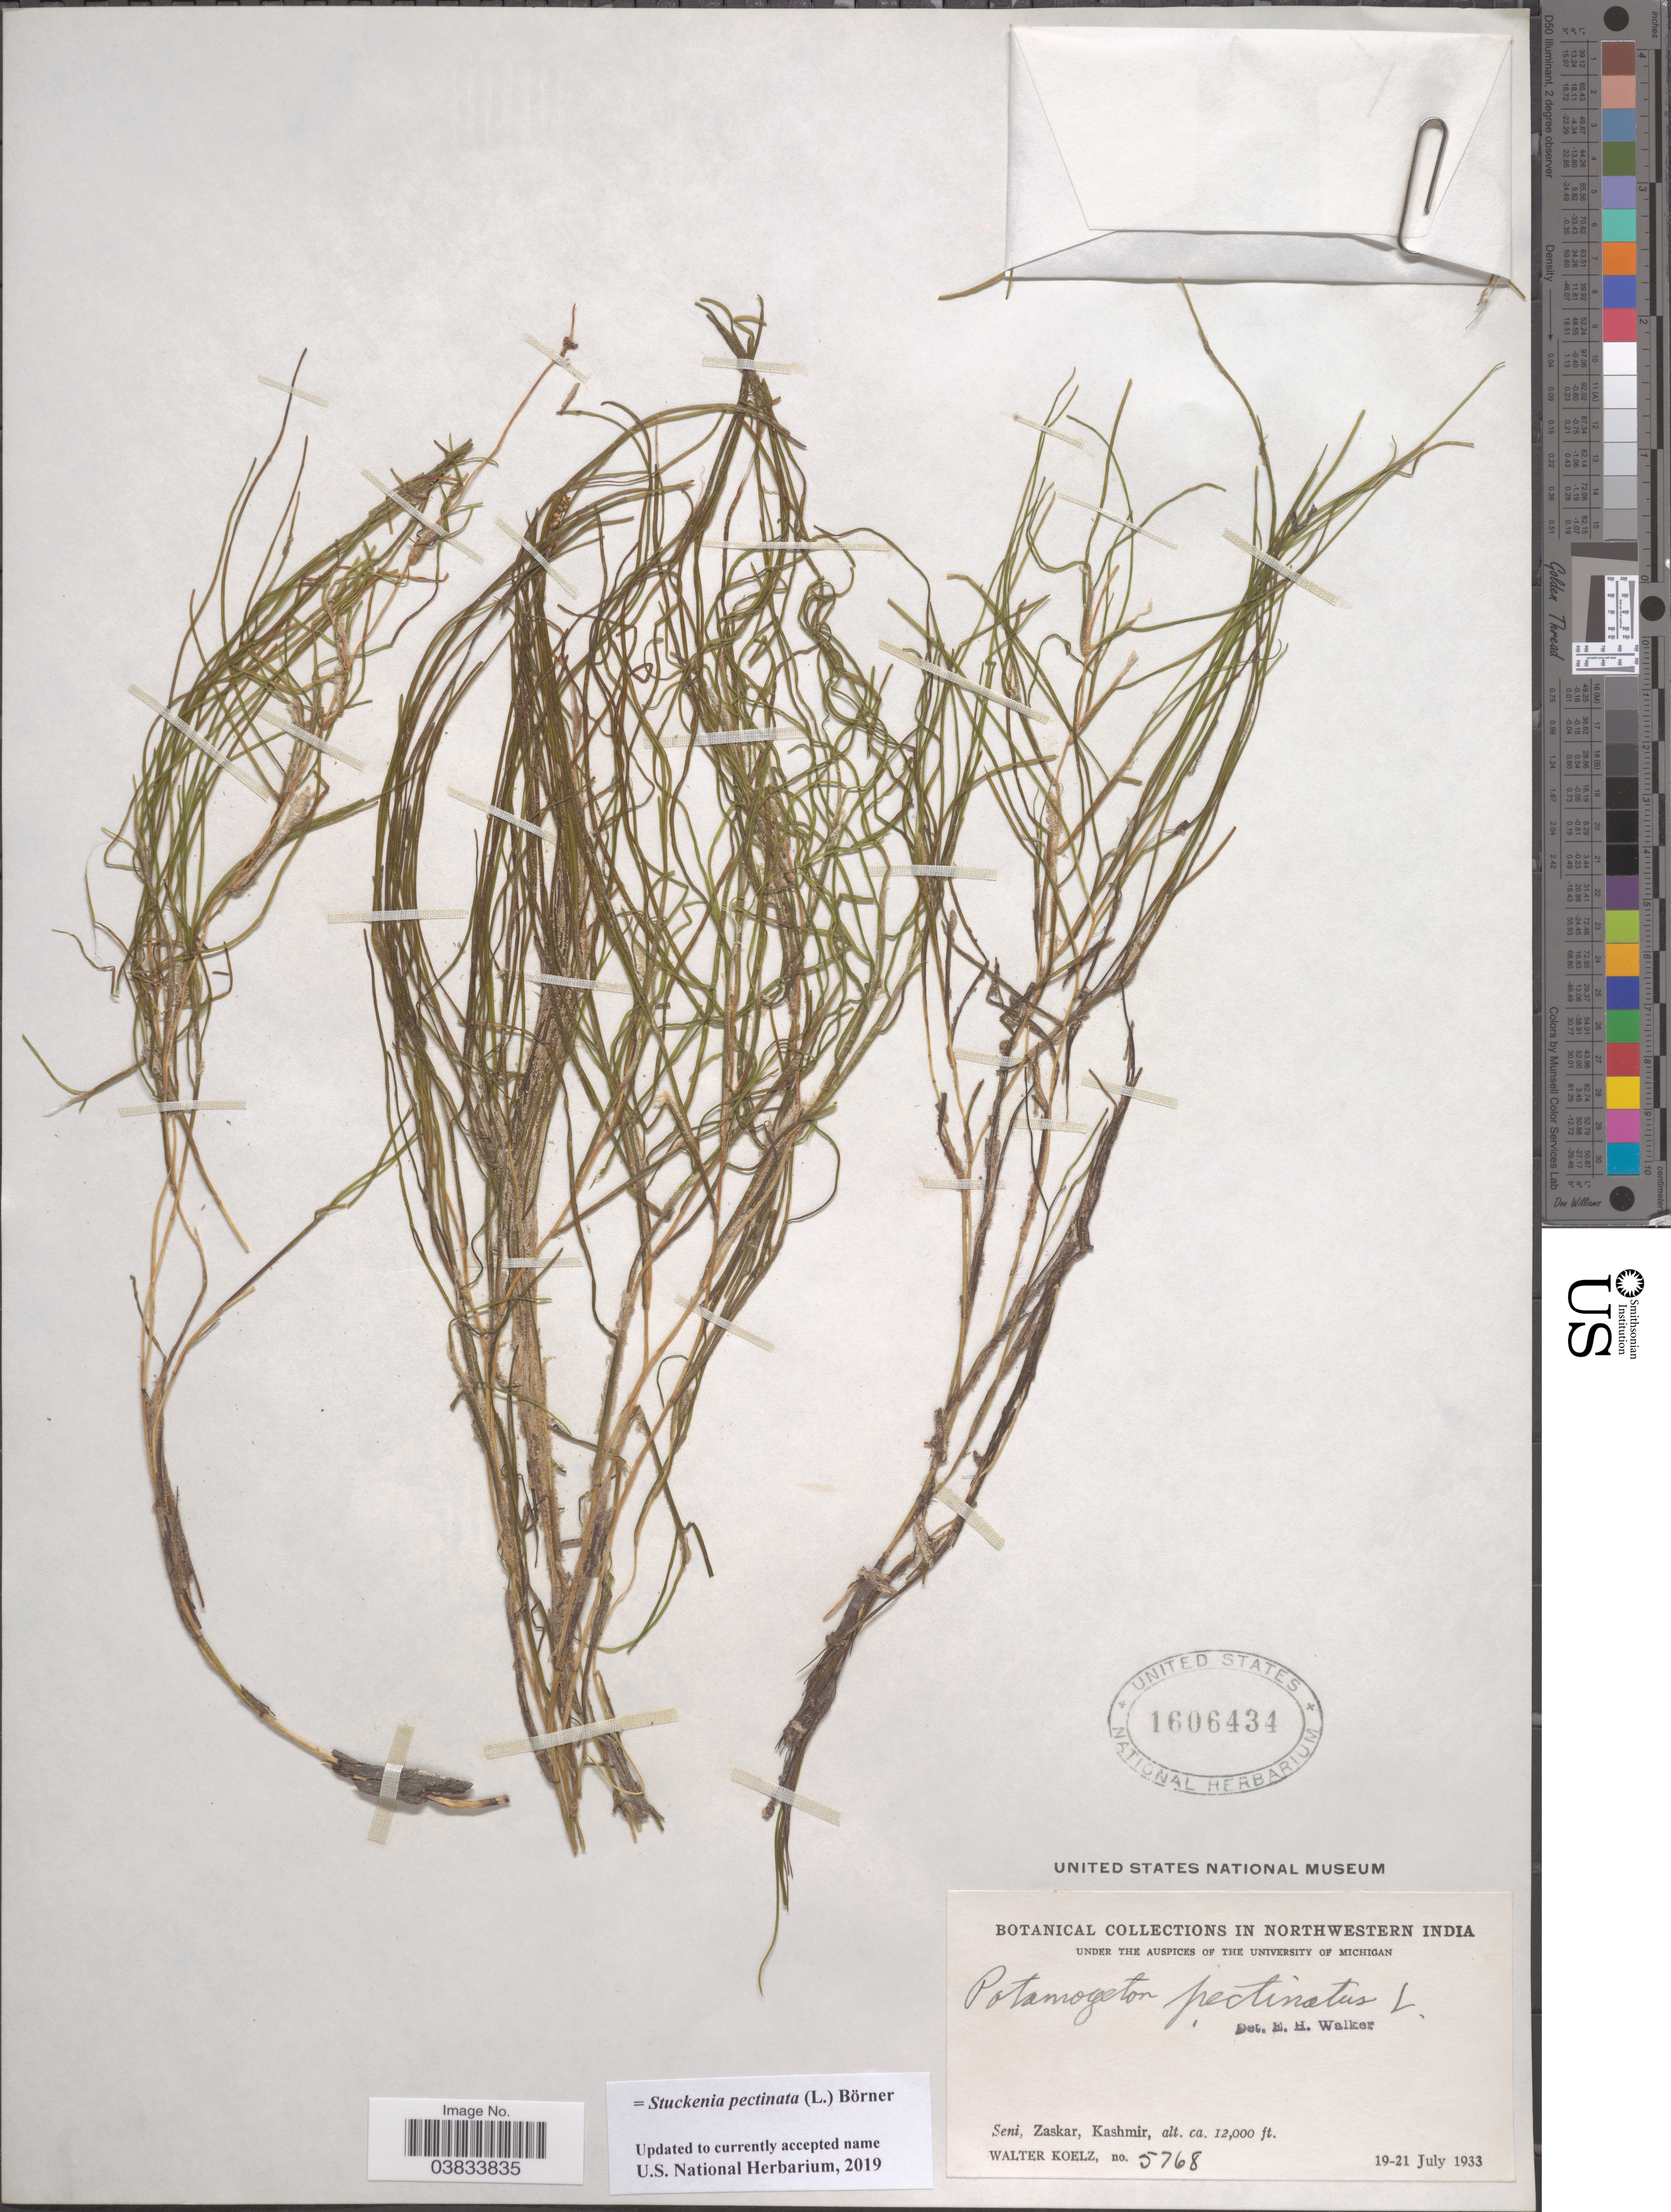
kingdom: Plantae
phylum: Tracheophyta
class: Liliopsida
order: Alismatales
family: Potamogetonaceae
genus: Stuckenia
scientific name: Stuckenia pectinata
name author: (L.) Börner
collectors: W. N. Koelz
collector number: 5768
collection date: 1933-07-19/1933-07-21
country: India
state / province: Jammu and Kashmir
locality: Northwestern India. Seni, Zaskar, Kashmir.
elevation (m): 3658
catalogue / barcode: US 1606434